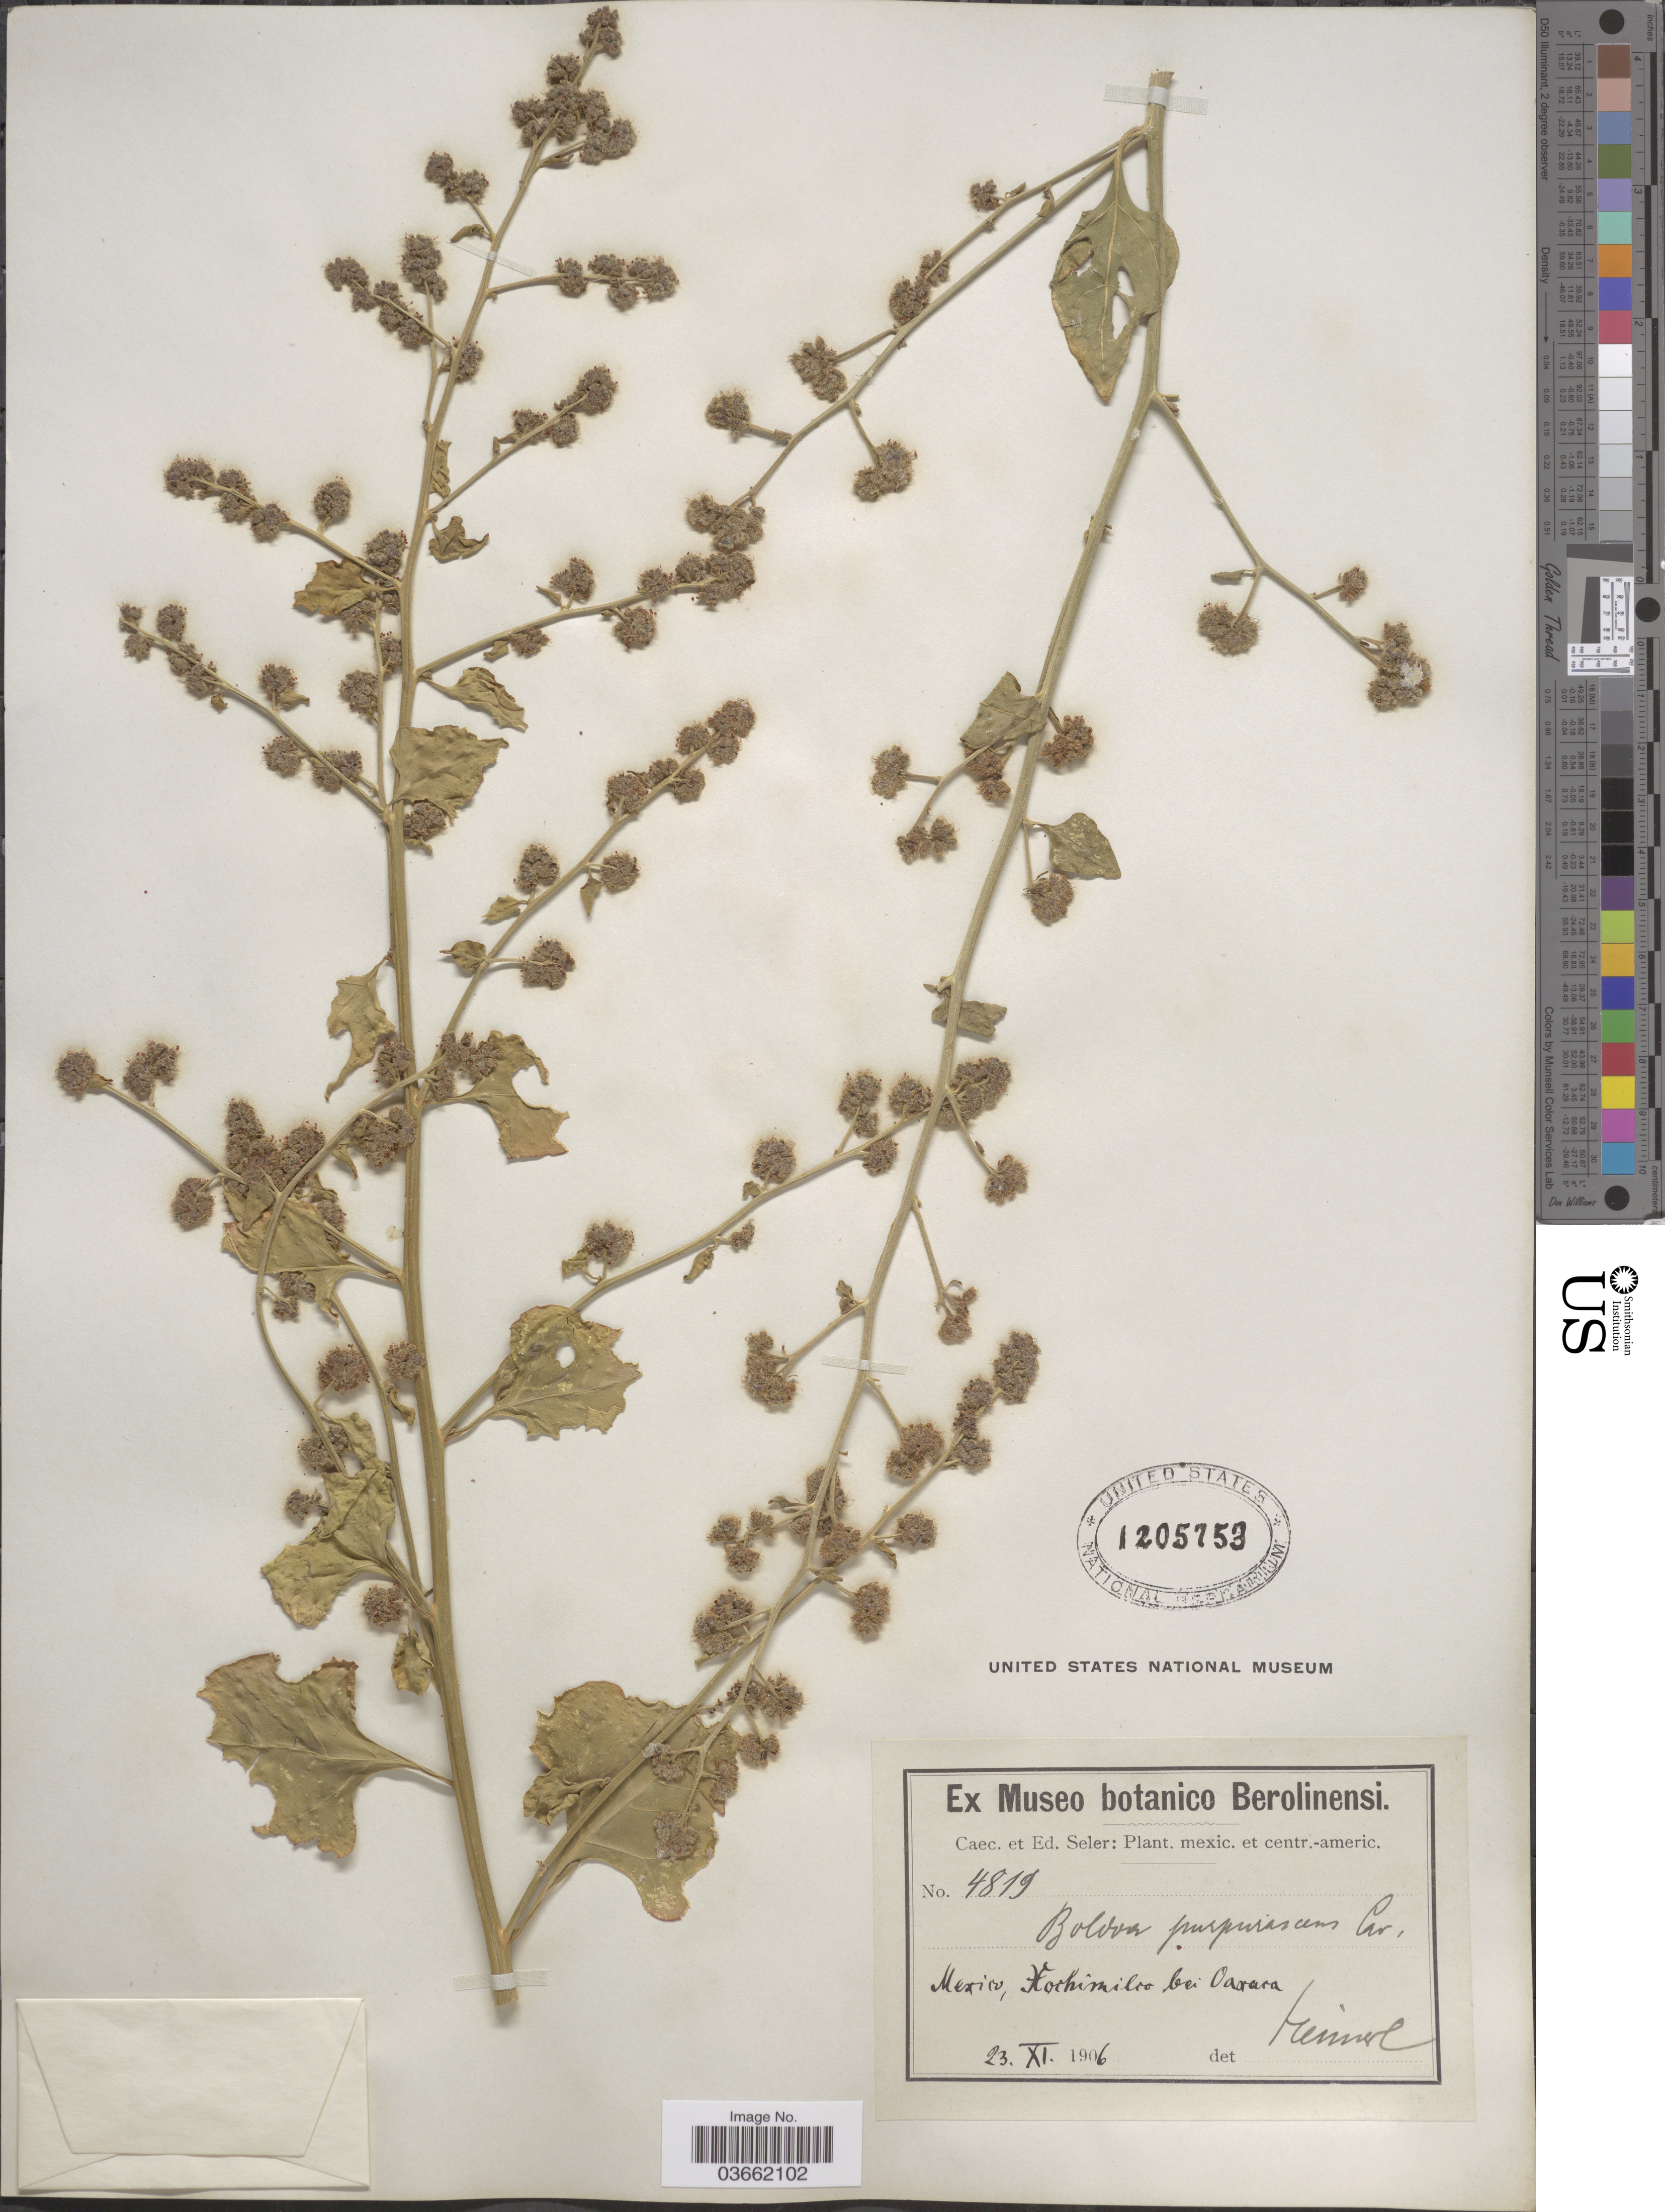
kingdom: Plantae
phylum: Tracheophyta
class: Magnoliopsida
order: Caryophyllales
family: Nyctaginaceae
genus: Salpianthus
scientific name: Salpianthus purpurascens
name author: (Cav. ex Lag.) Hook. & Arn.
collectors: C. Seler & E. G. Seler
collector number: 4819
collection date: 1906-11-23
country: Mexico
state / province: Oaxaca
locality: Centr.-americ. Xochimilco.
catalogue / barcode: US 1205753